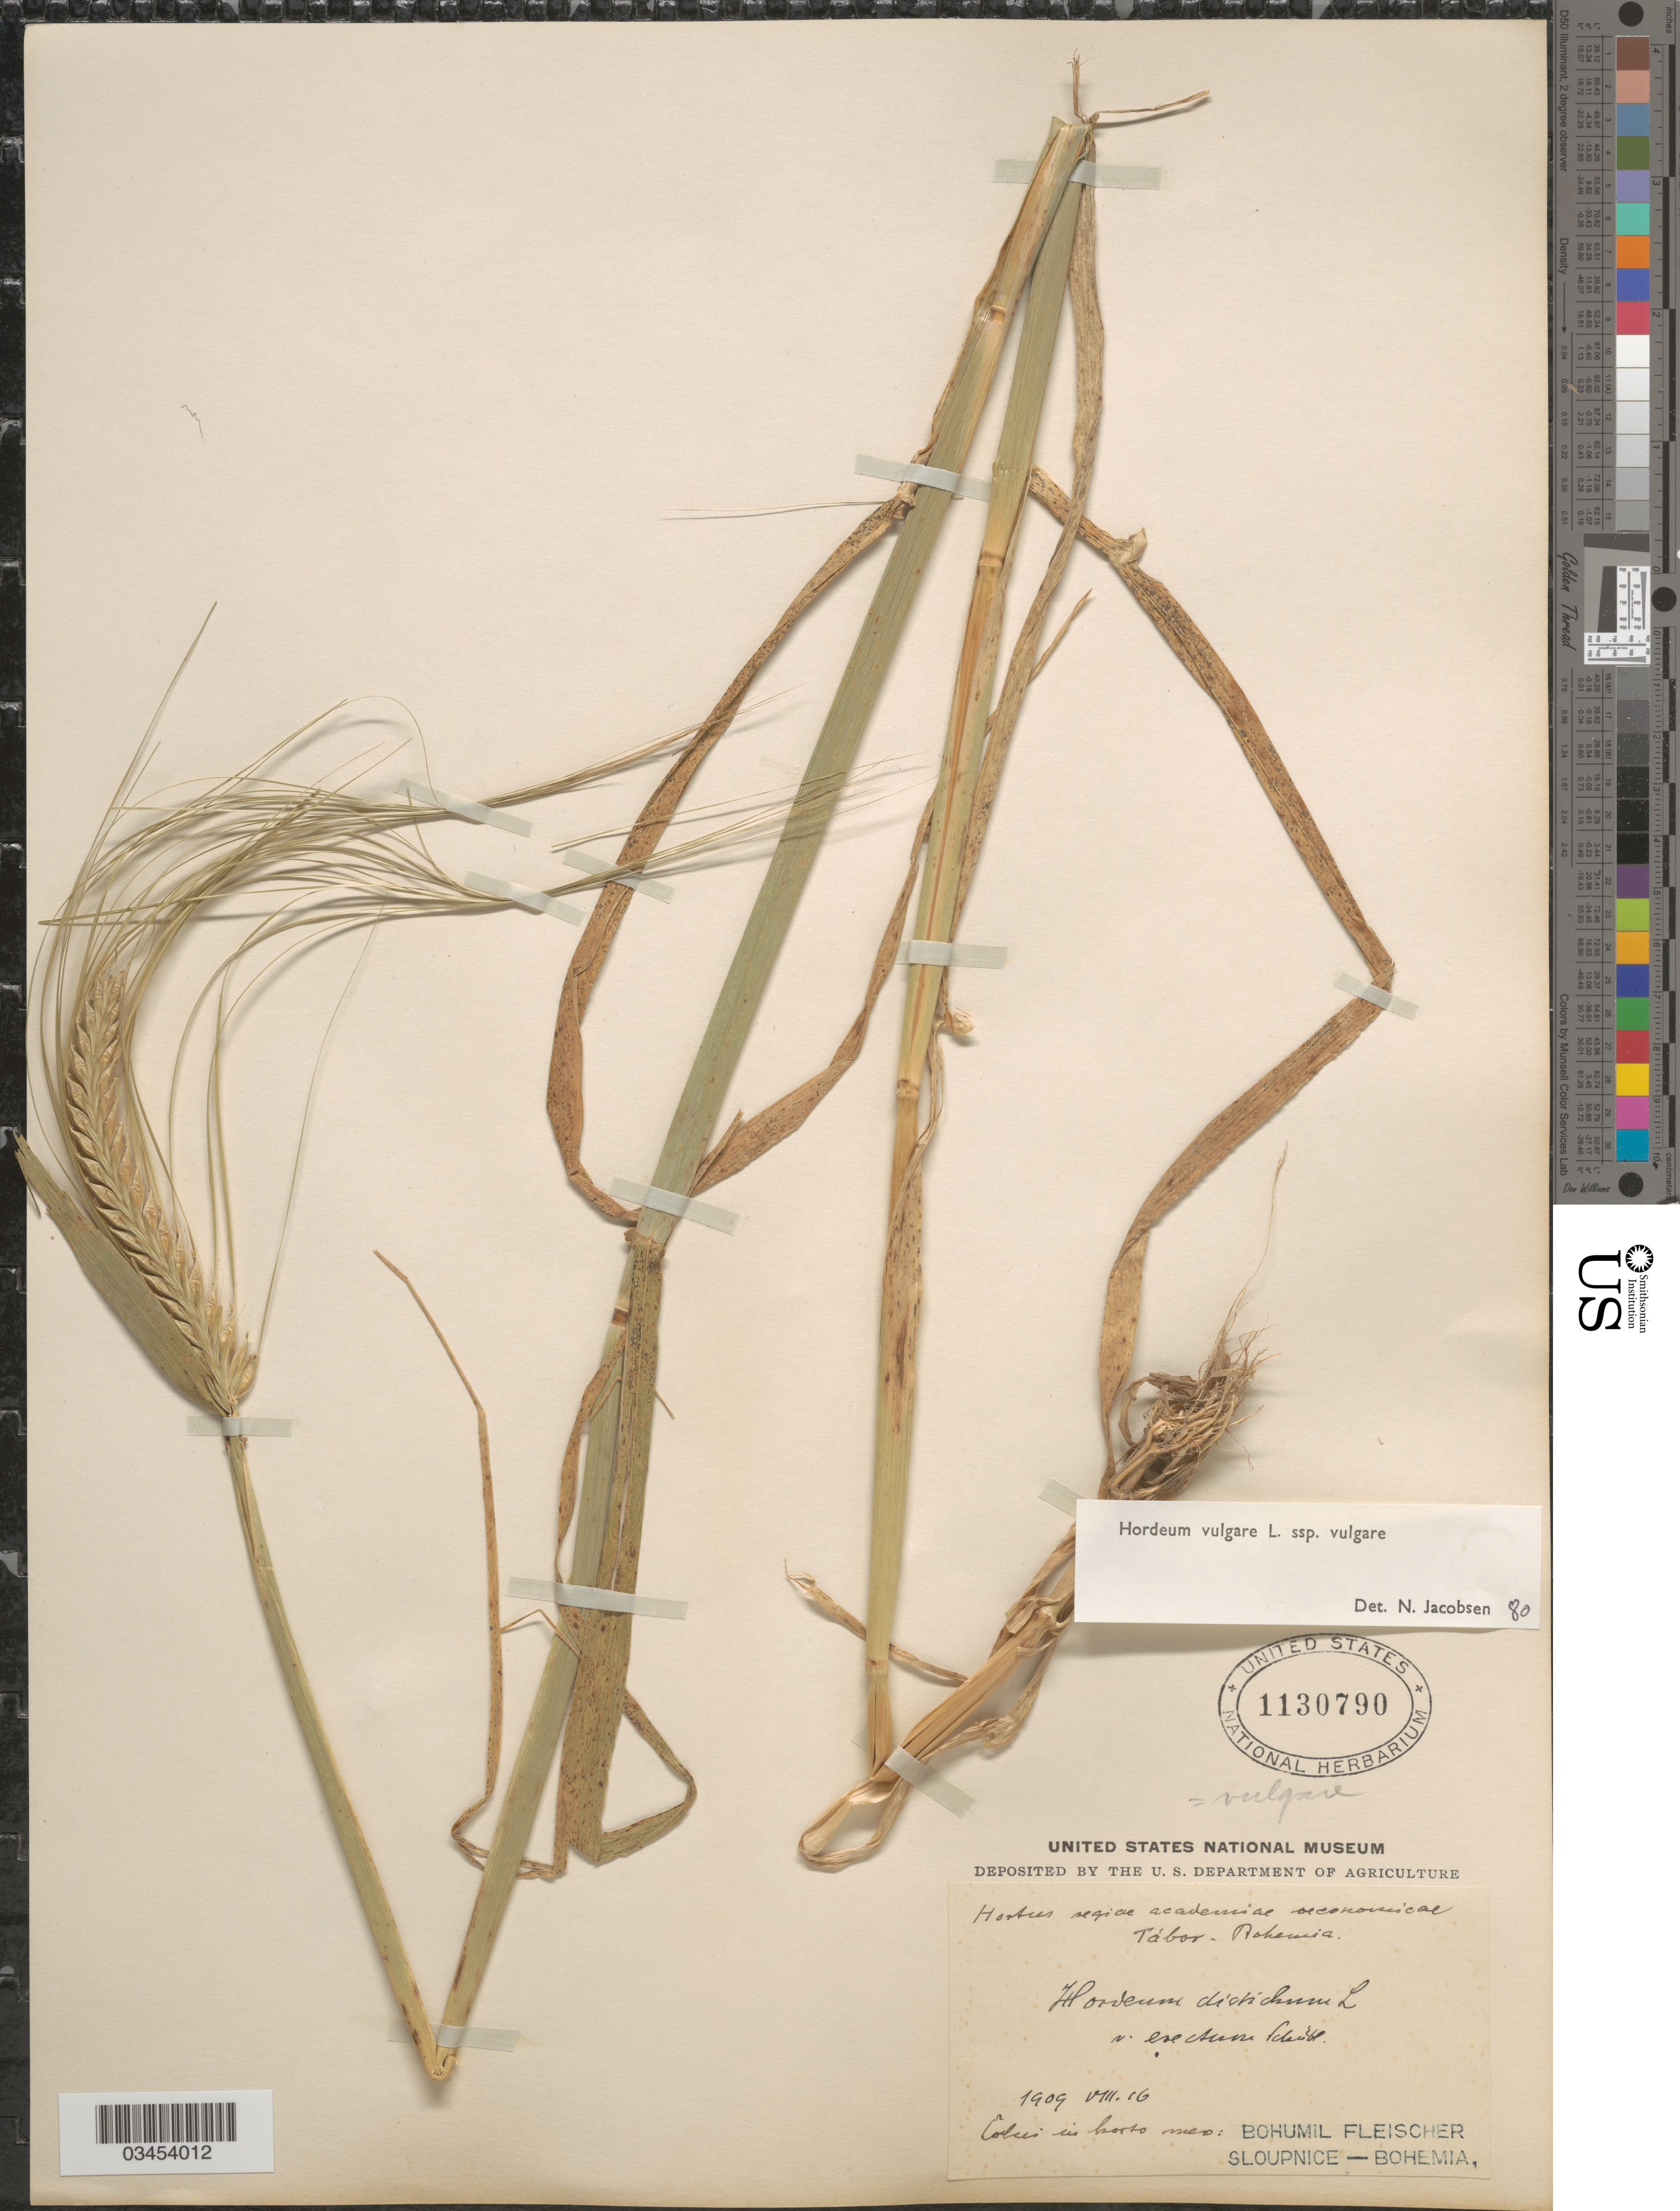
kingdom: Plantae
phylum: Tracheophyta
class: Liliopsida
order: Poales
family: Poaceae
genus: Hordeum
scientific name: Hordeum vulgare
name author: L.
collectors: B. Fleischer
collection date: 1909-08-16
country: Czechia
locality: Tábor-Bohemia. Colui in horto meo.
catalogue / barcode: US 1130790